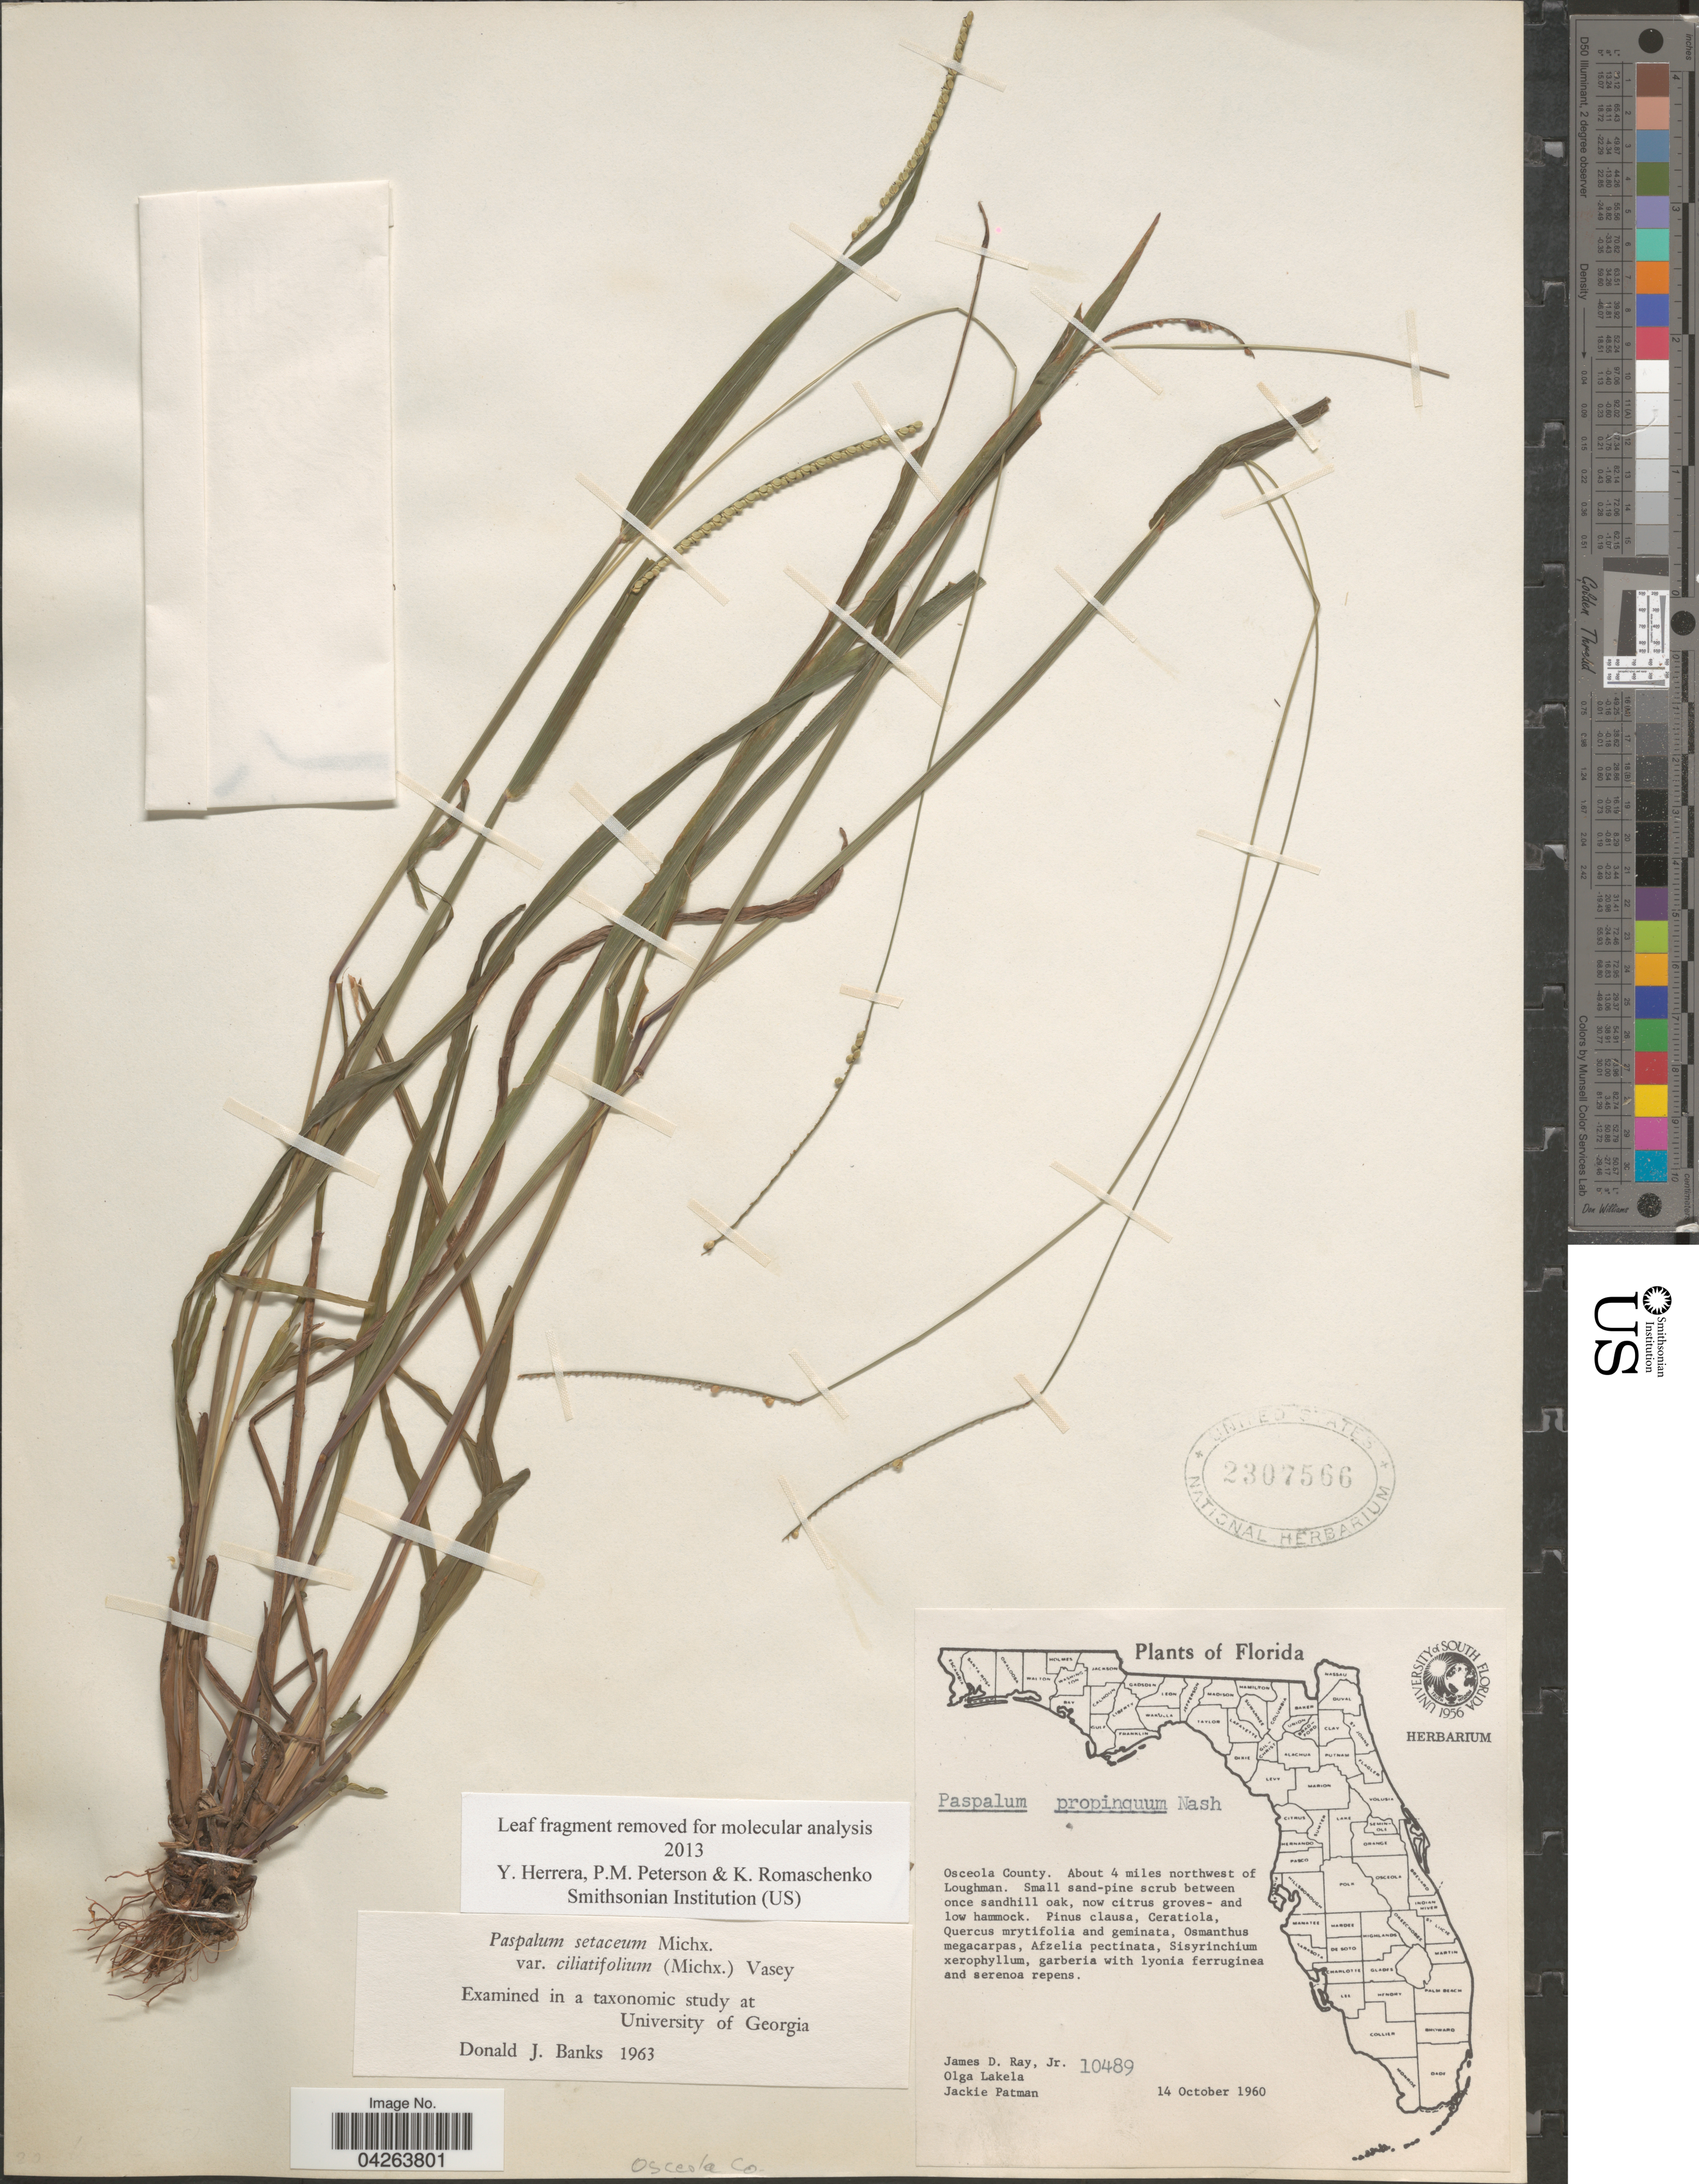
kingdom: Plantae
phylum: Tracheophyta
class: Liliopsida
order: Poales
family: Poaceae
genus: Paspalum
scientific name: Paspalum setaceum var. ciliatifolium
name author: (Michx.) Vasey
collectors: J. D. Ray Jr., O. K. Lakela & J. Patman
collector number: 10489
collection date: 1960-10-14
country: United States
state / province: Florida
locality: Osceola County. About 4 miles northwest of Loughman.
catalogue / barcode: US 2307566